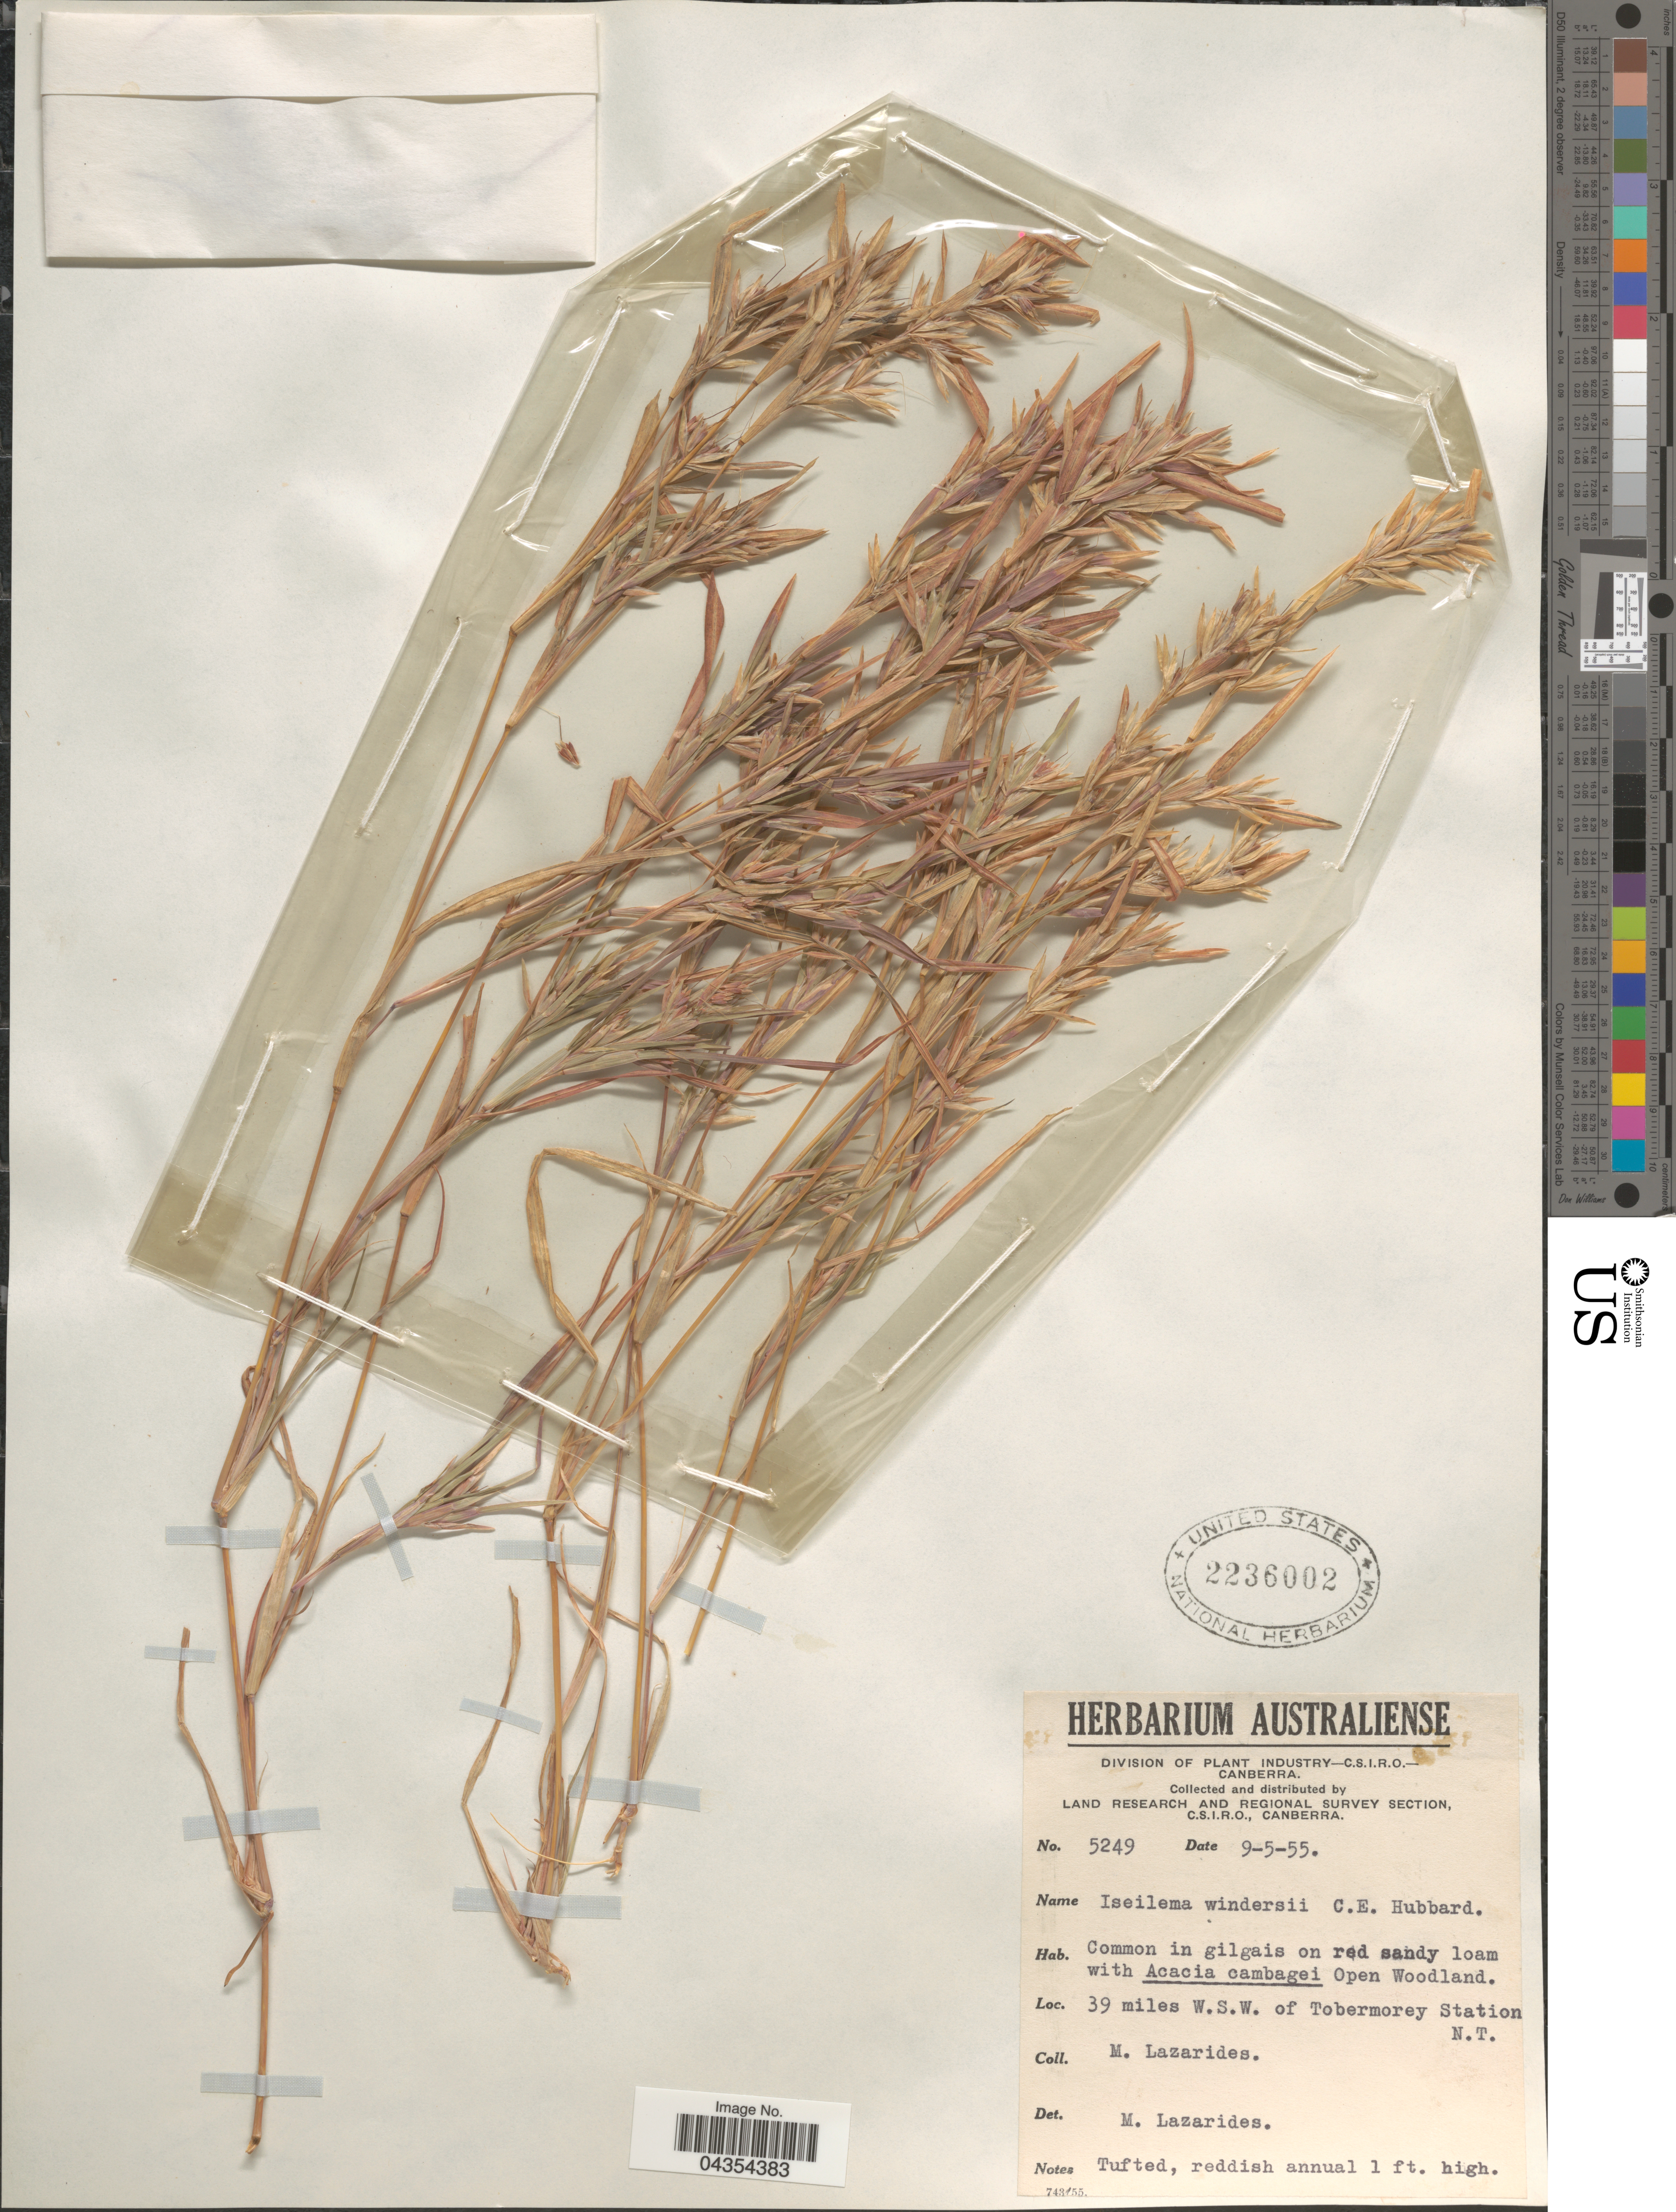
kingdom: Plantae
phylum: Tracheophyta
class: Liliopsida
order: Poales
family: Poaceae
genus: Iseilema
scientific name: Iseilema windersii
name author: C.E. Hubb.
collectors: M. Lazarides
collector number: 5249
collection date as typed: Transcribed d/m/y: 9/5/55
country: Australia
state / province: Northern Territory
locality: Land Research and Regional Survey Section. 39 miles W.S.W. of Tobermorey Station N.T.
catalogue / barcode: US 2236002